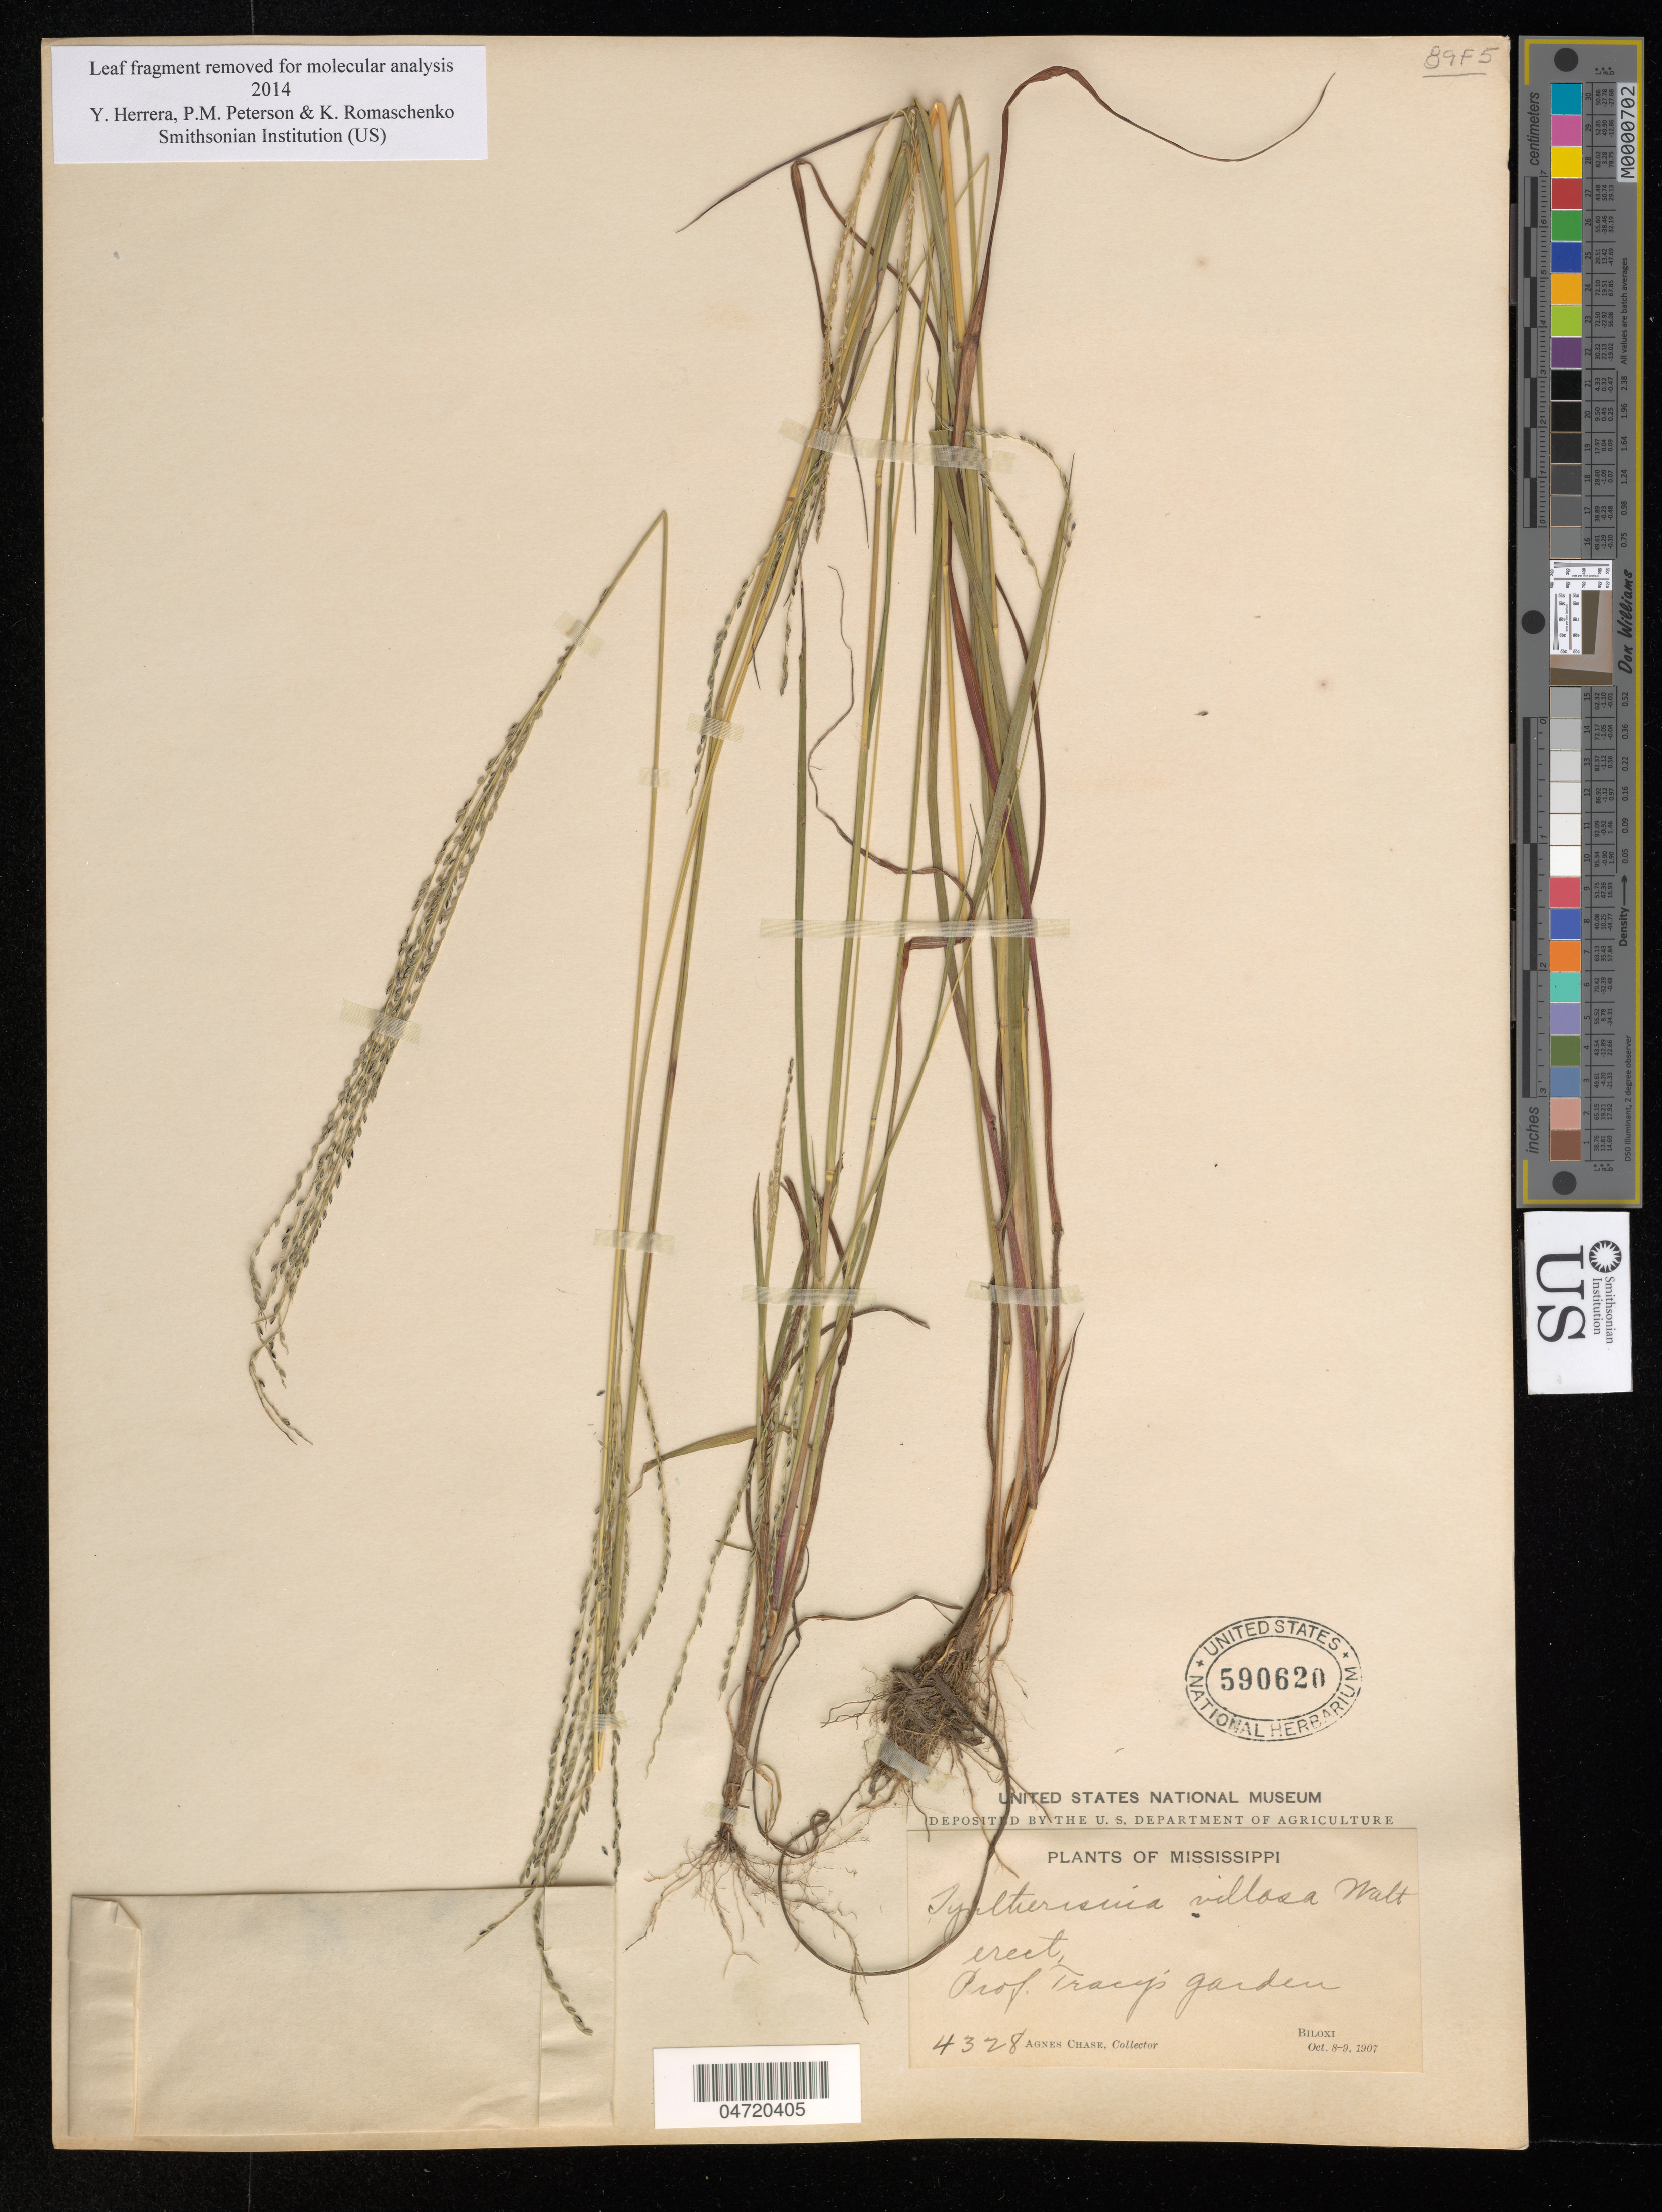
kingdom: Plantae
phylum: Tracheophyta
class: Liliopsida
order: Poales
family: Poaceae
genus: Syntherisma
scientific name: Syntherisma villosa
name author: Walter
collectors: A. Chase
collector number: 4328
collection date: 1907-10-08/1907-10-09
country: United States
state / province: Mississippi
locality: Prof. Tracy's garden. Biloxi.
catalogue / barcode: US 590620